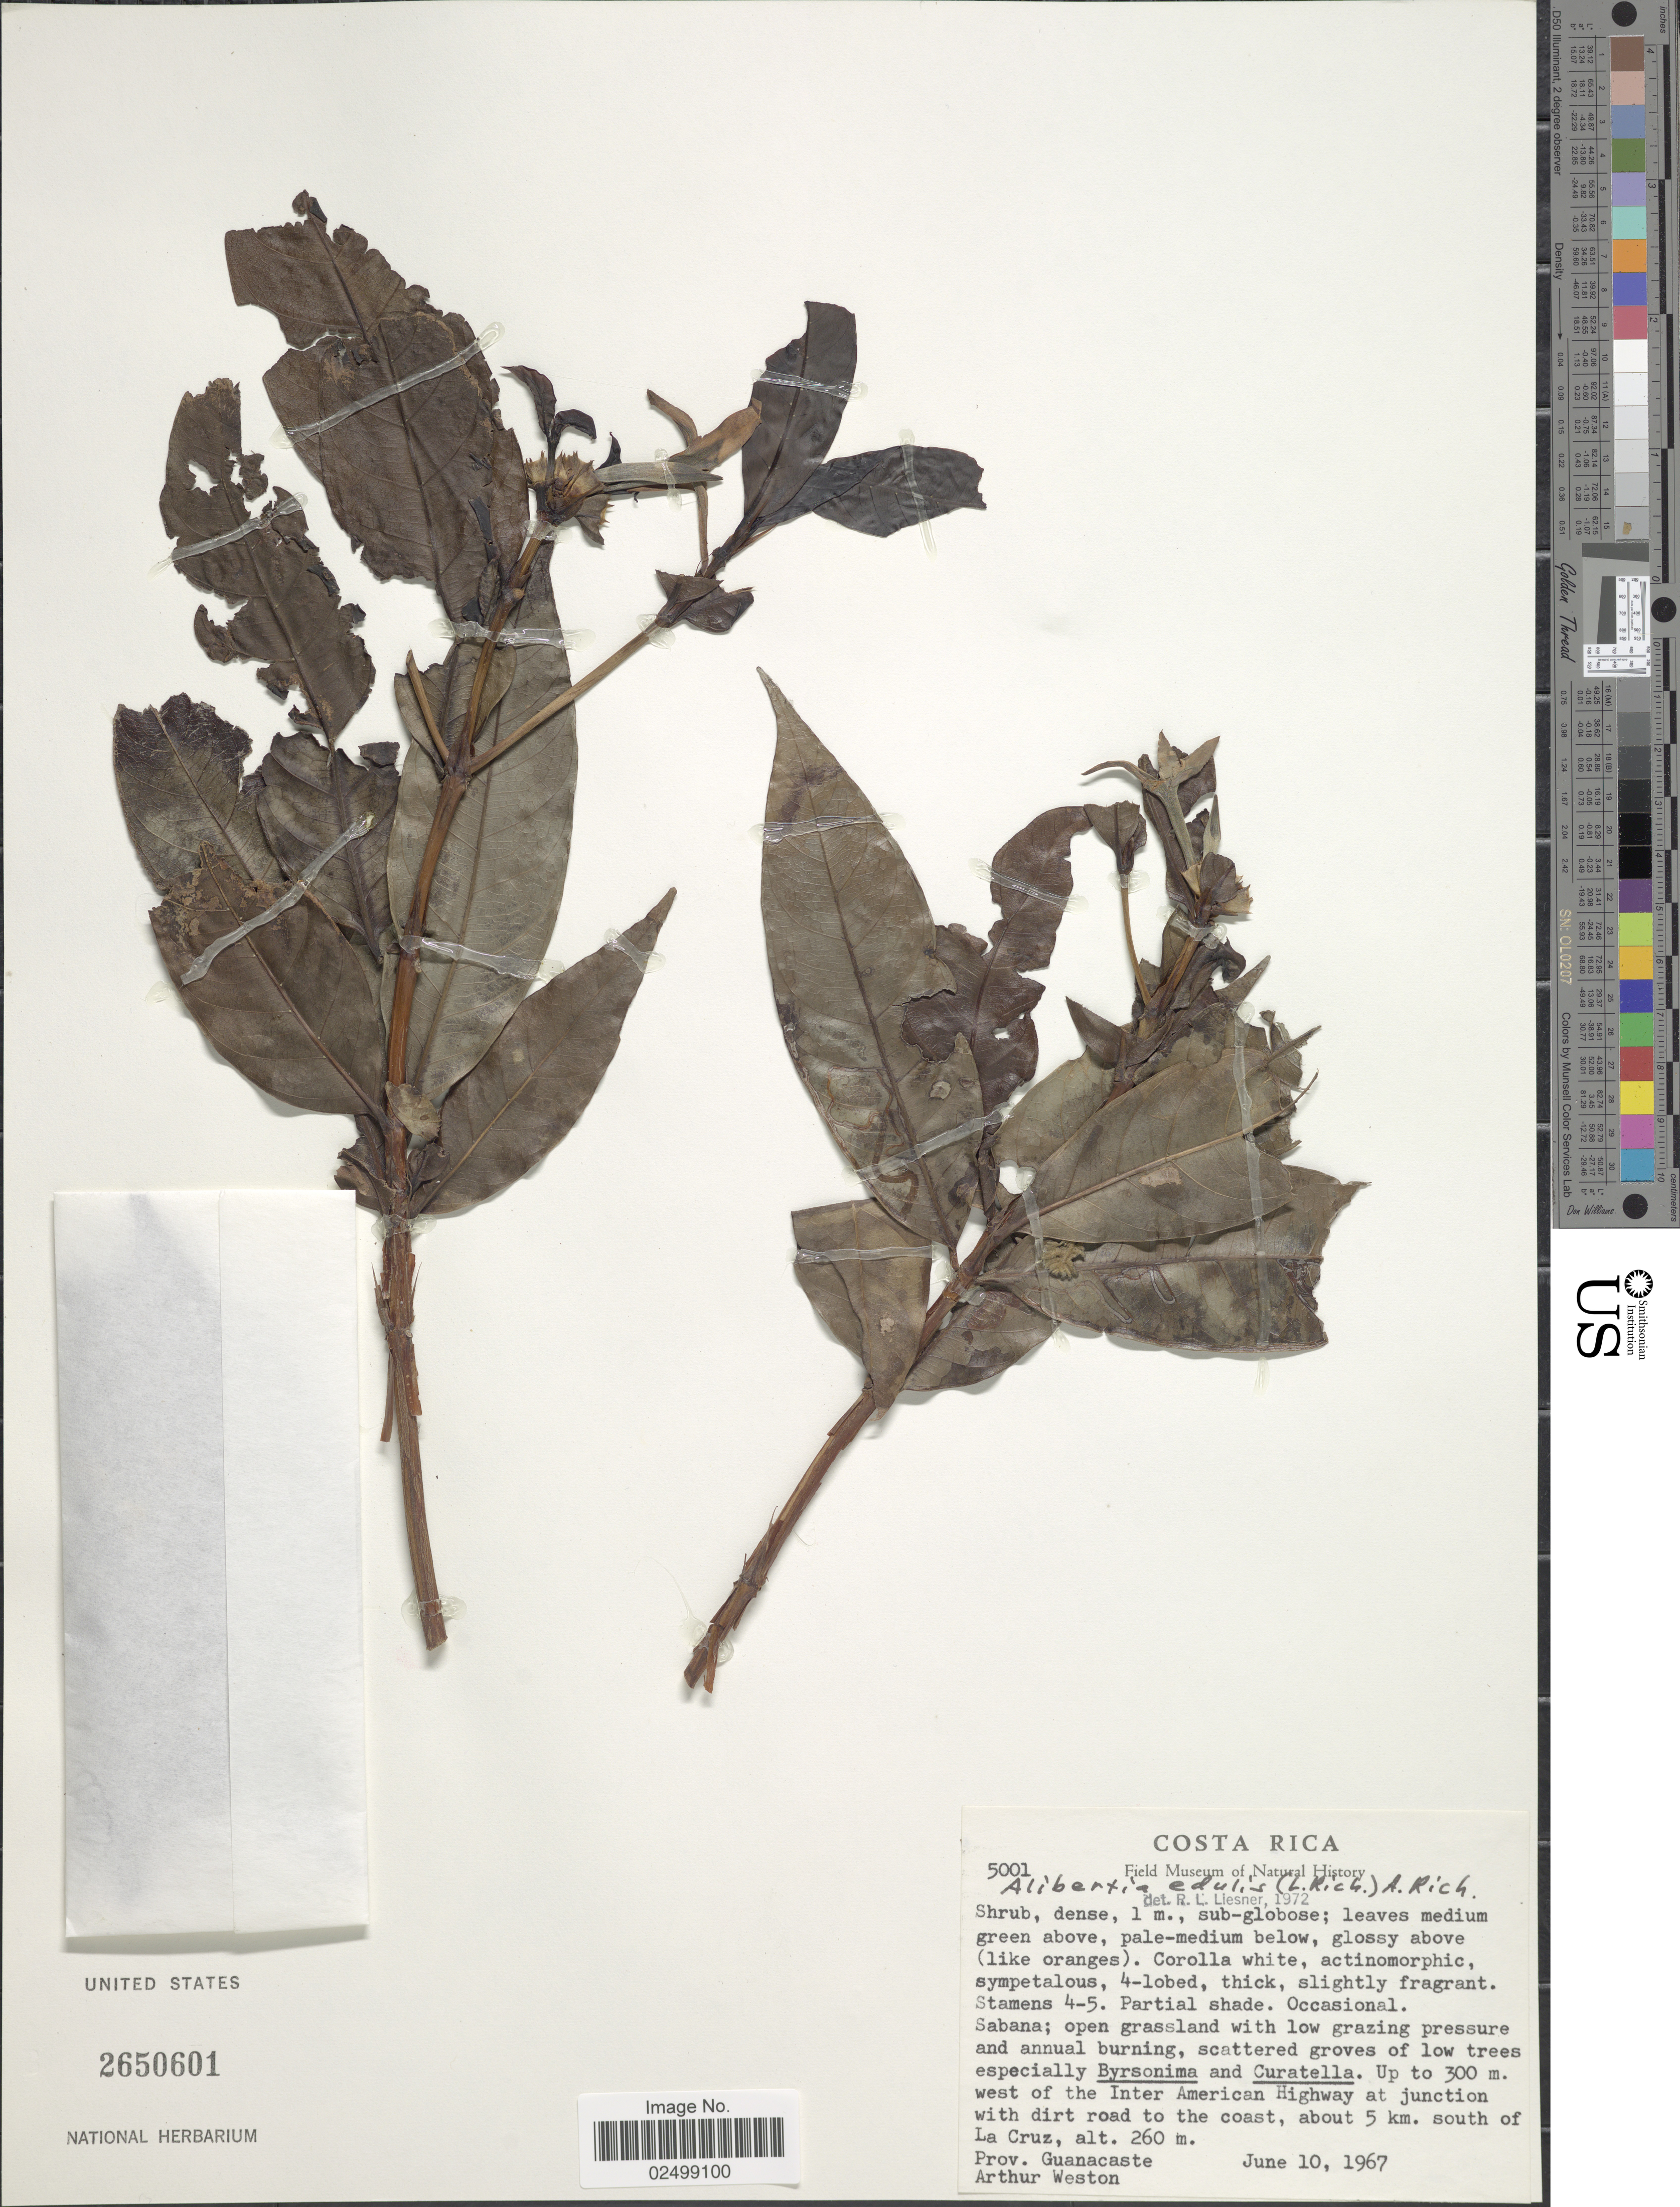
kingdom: Plantae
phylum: Tracheophyta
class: Magnoliopsida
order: Gentianales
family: Rubiaceae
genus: Alibertia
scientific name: Alibertia edulis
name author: (Rich.) A. Rich. ex DC.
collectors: A. Weston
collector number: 5001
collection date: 1967-06-10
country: Costa Rica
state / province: Guanacaste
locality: West of the Inter American Highway at junction with dirt road to the coast, about 5 km. south of La Cruz. Prov. Guanacaste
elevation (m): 260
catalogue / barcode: US 2650601